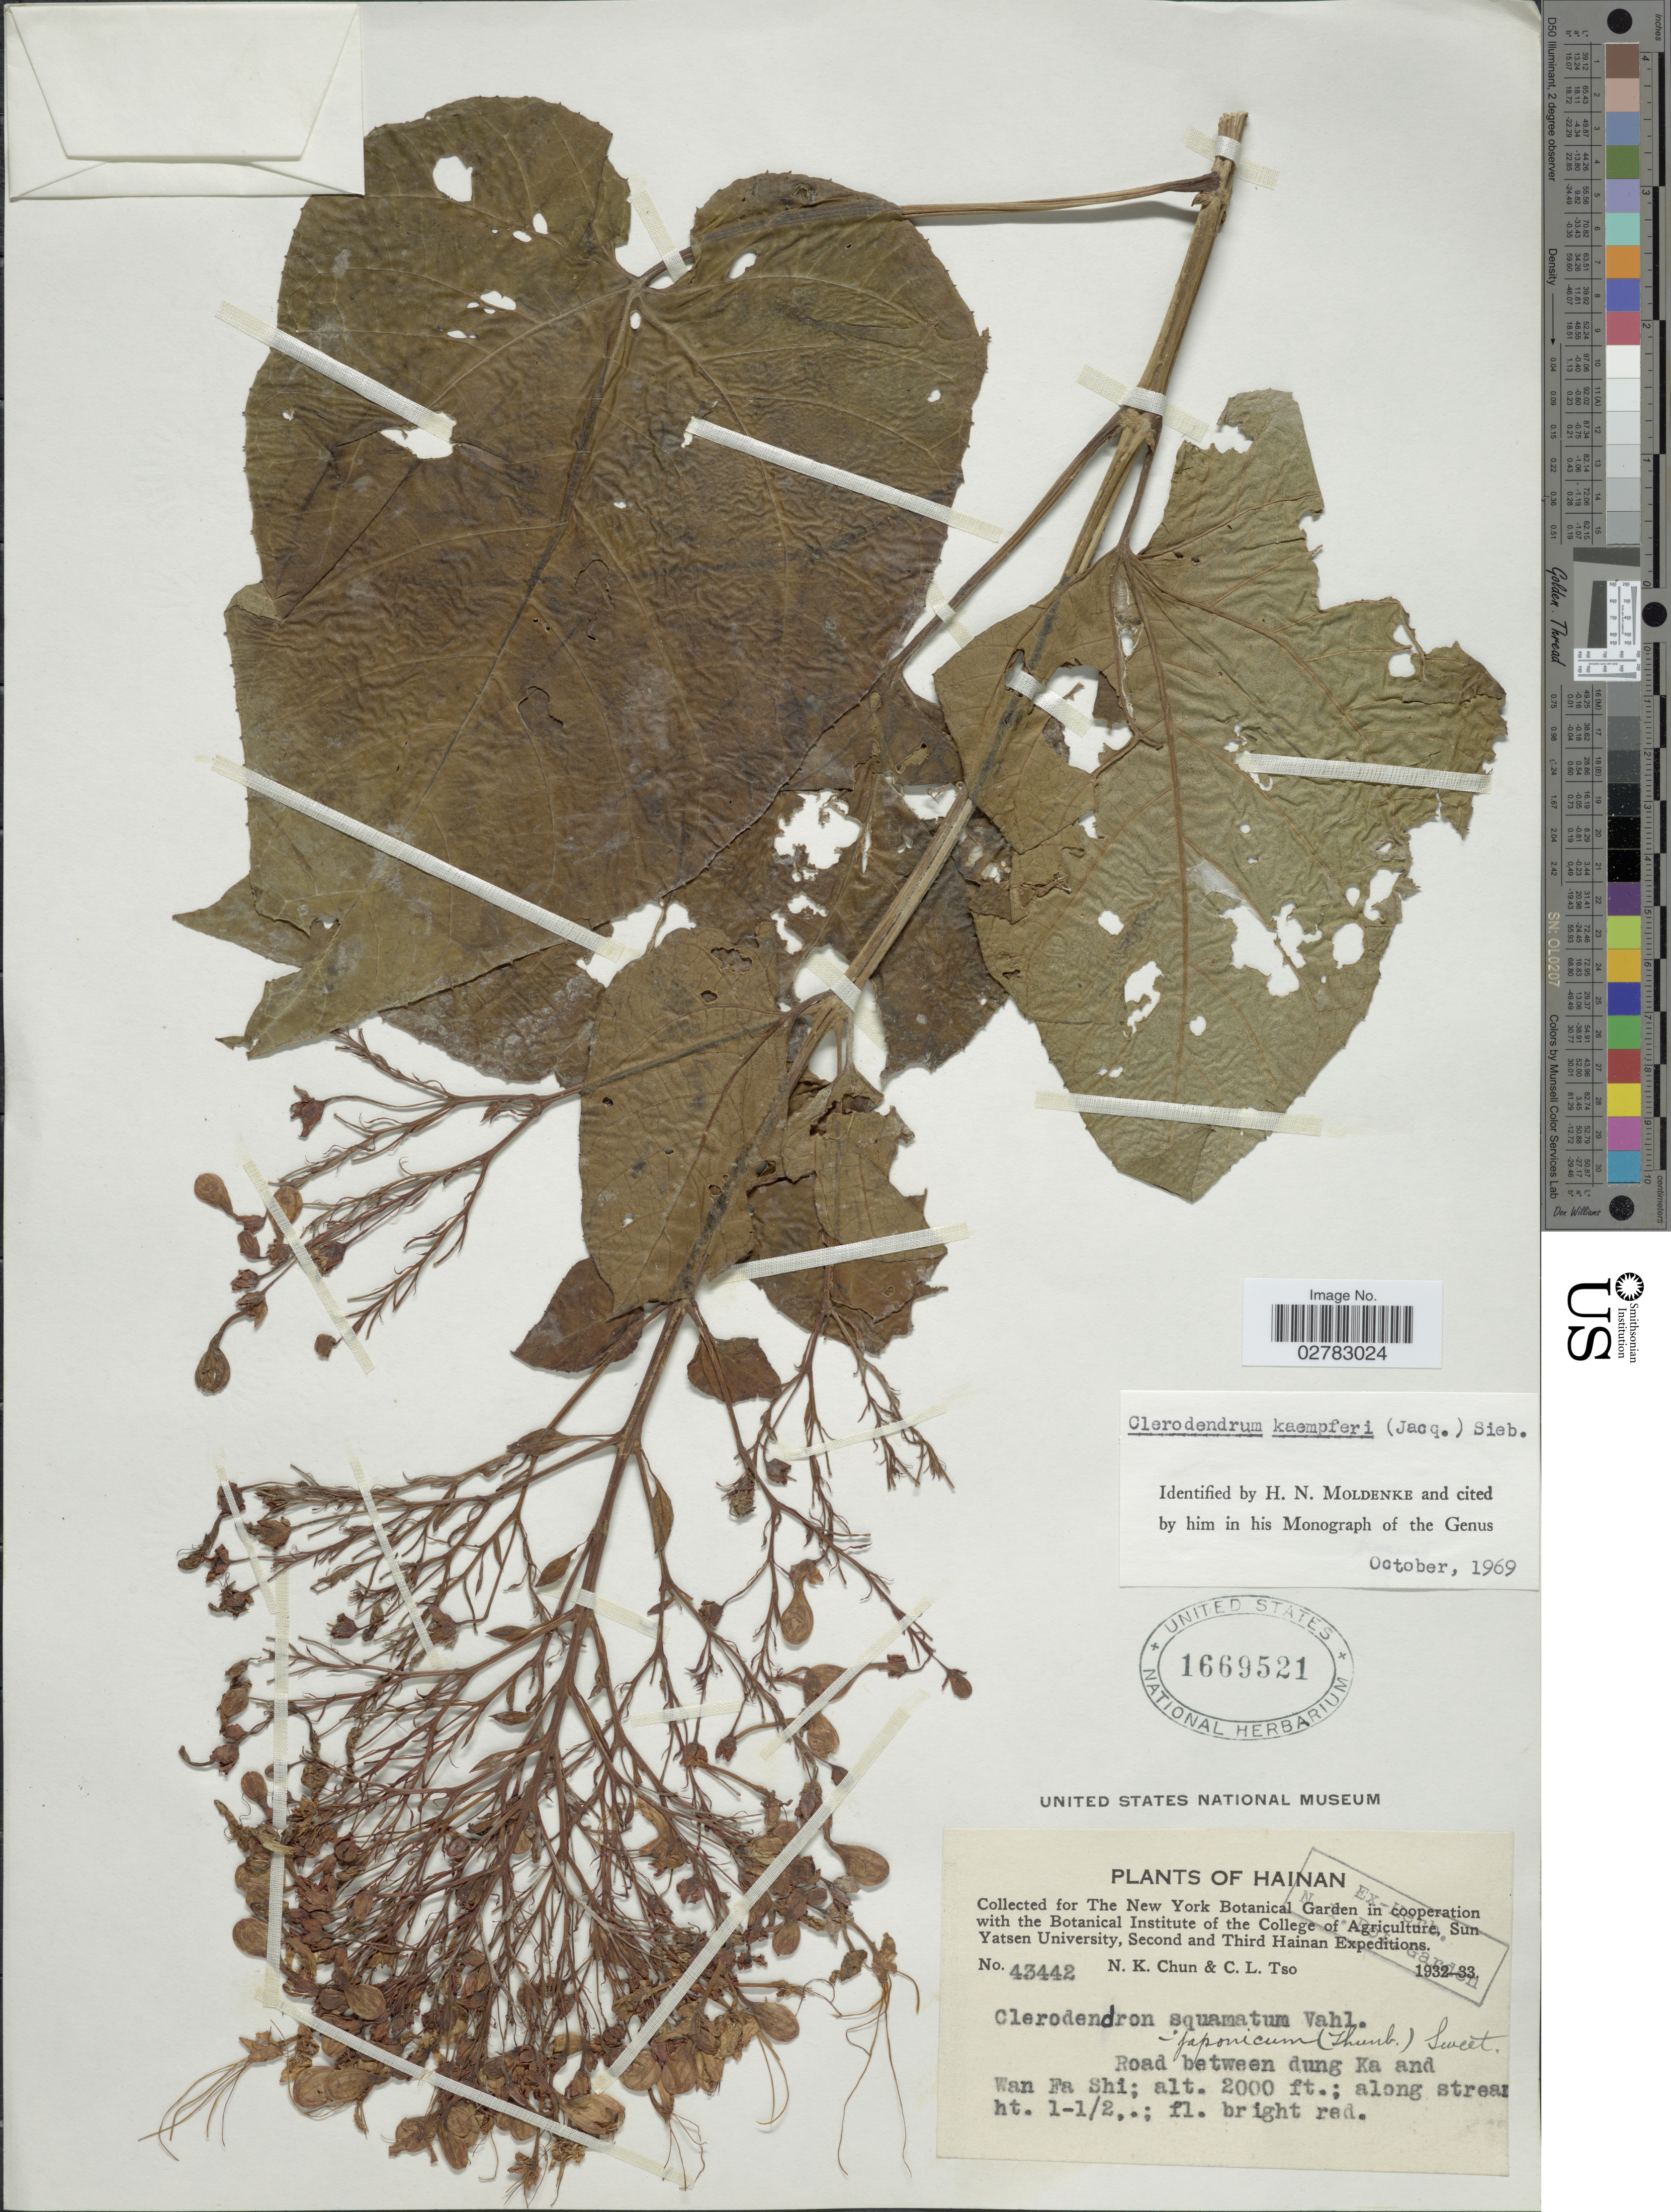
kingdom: Plantae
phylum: Tracheophyta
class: Magnoliopsida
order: Lamiales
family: Lamiaceae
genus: Clerodendrum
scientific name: Clerodendrum kaempferi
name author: (Jacq.) Siebold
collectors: N. K. Chun & C. Tso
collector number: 43442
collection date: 1932/1933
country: China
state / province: Hainan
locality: Road between dung Ka and Wan Fa Shi.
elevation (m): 610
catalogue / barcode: US 1669521